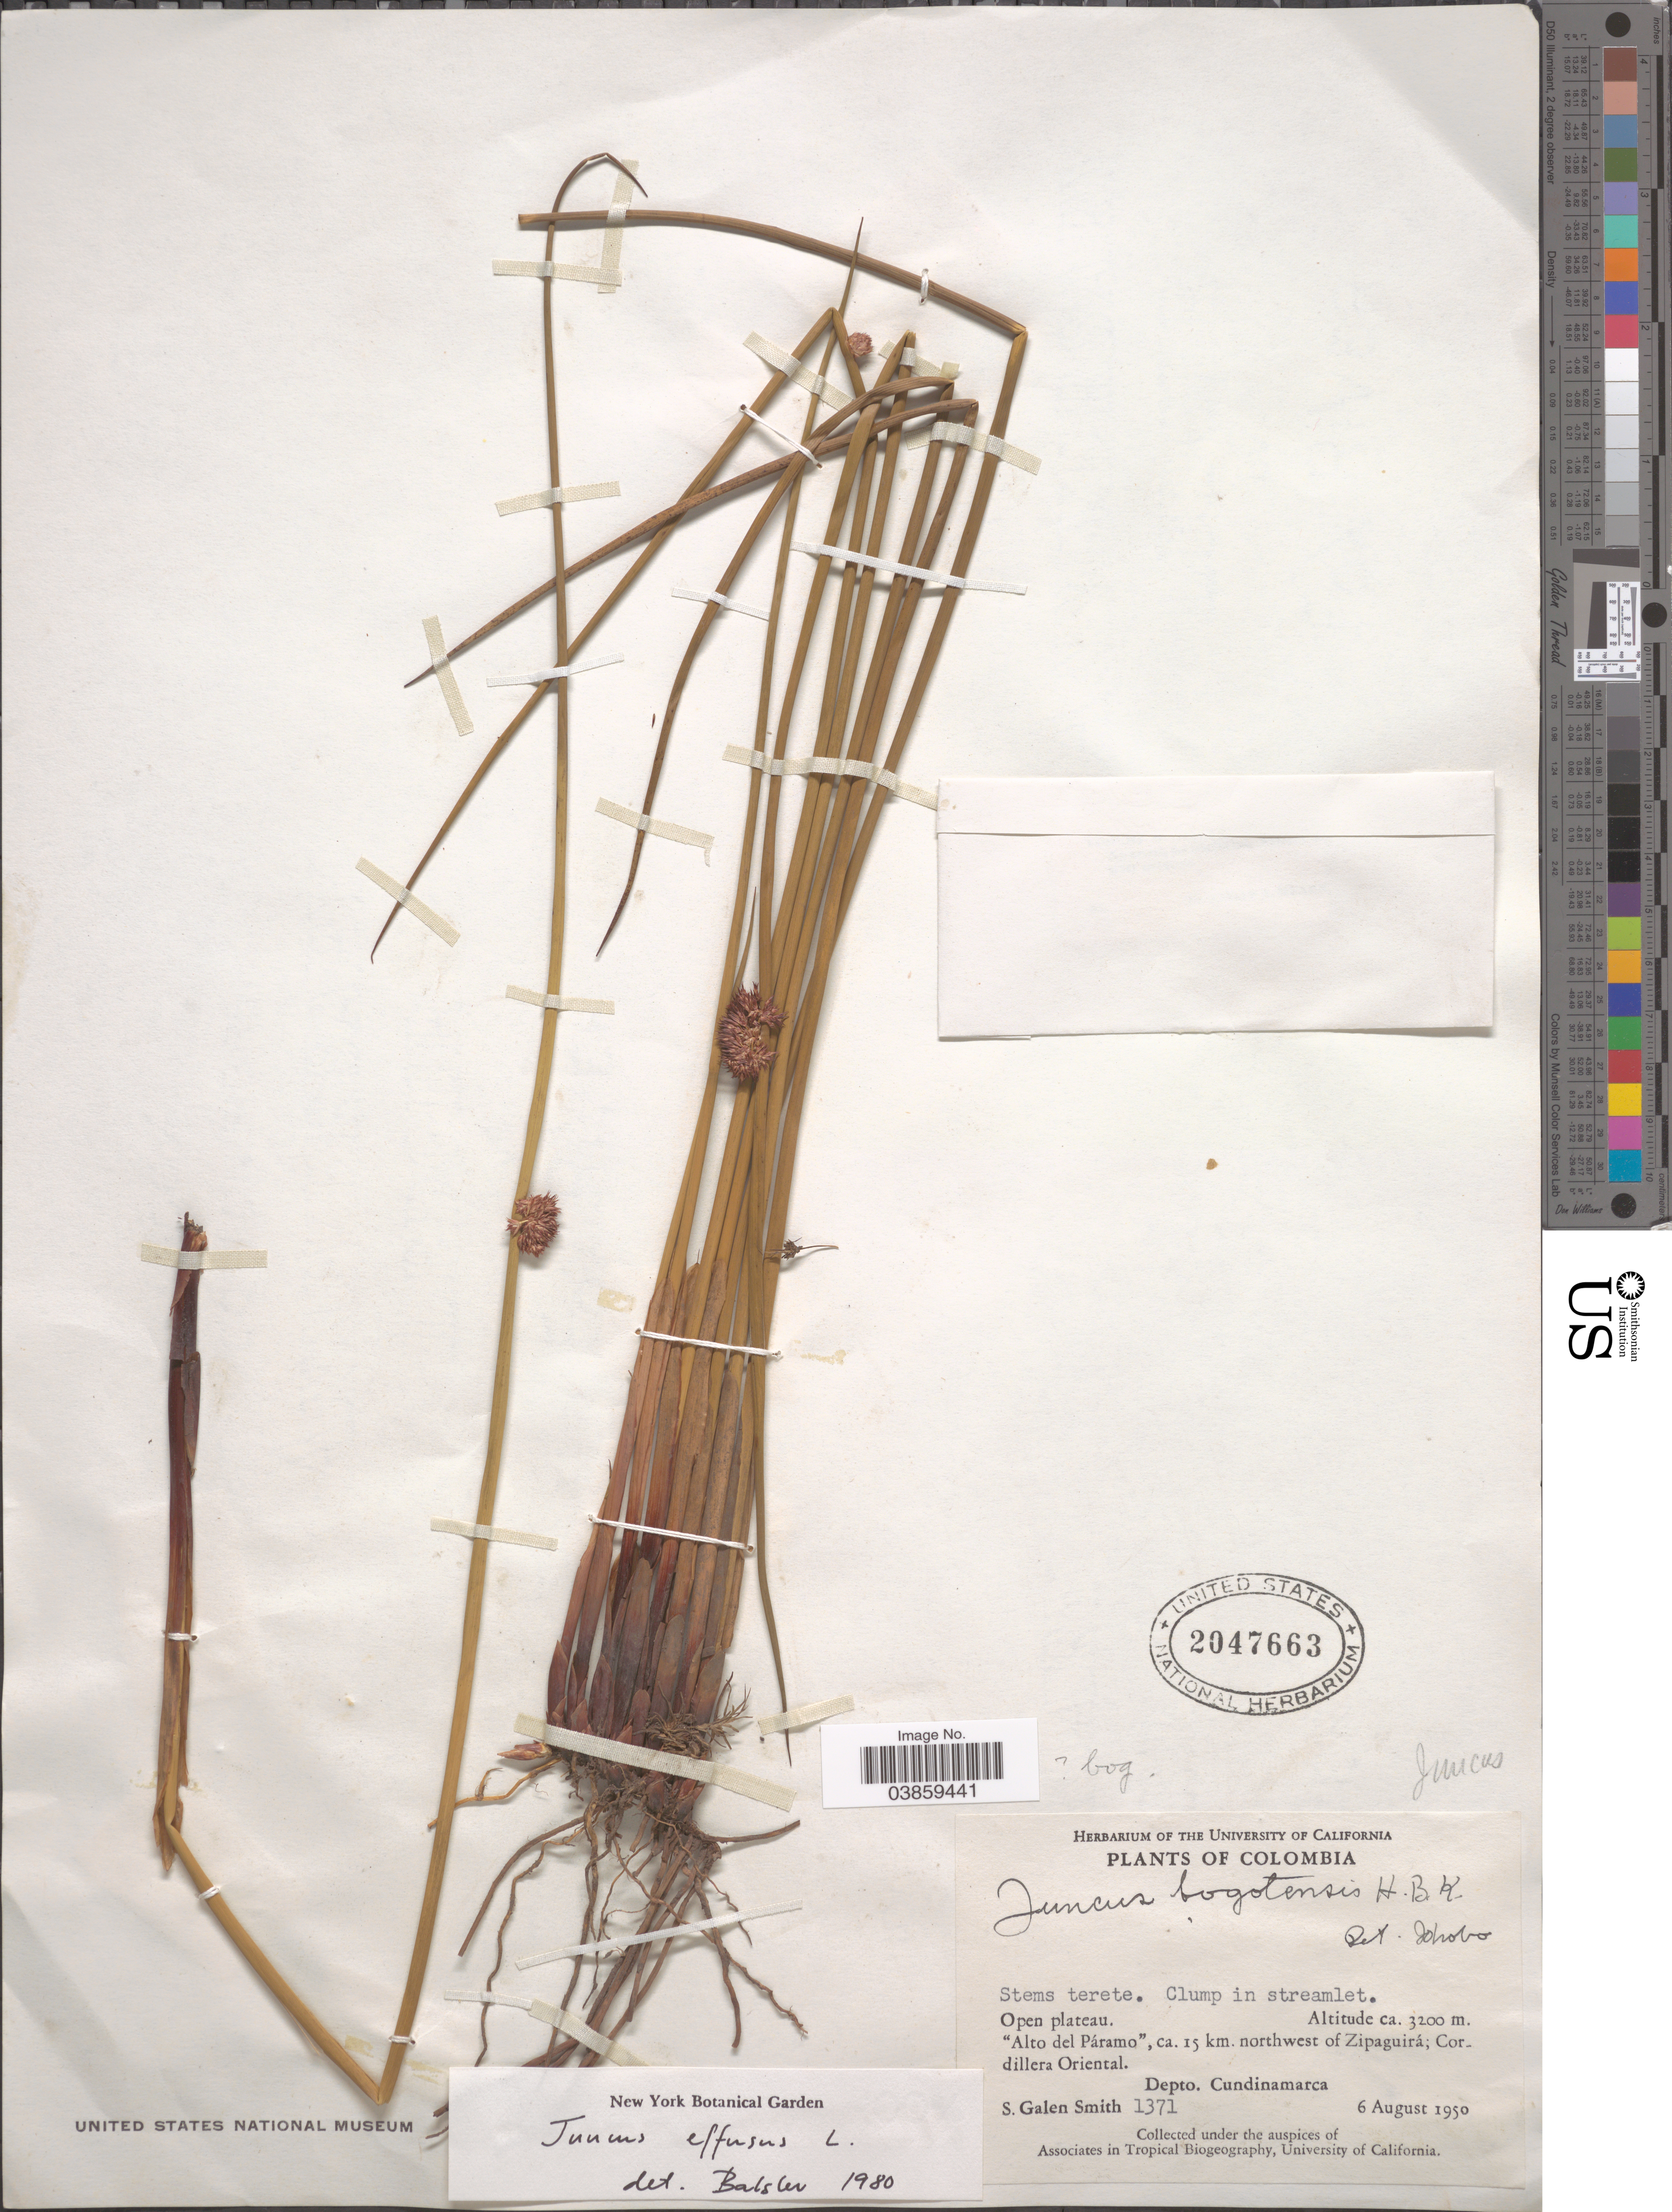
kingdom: Plantae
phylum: Tracheophyta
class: Liliopsida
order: Poales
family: Juncaceae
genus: Juncus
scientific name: Juncus effusus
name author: L.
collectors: S. G. Smith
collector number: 1371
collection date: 1950-08-06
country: Colombia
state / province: Cundinamarca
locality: Alto del Páramo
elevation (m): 3200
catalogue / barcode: US 2047663